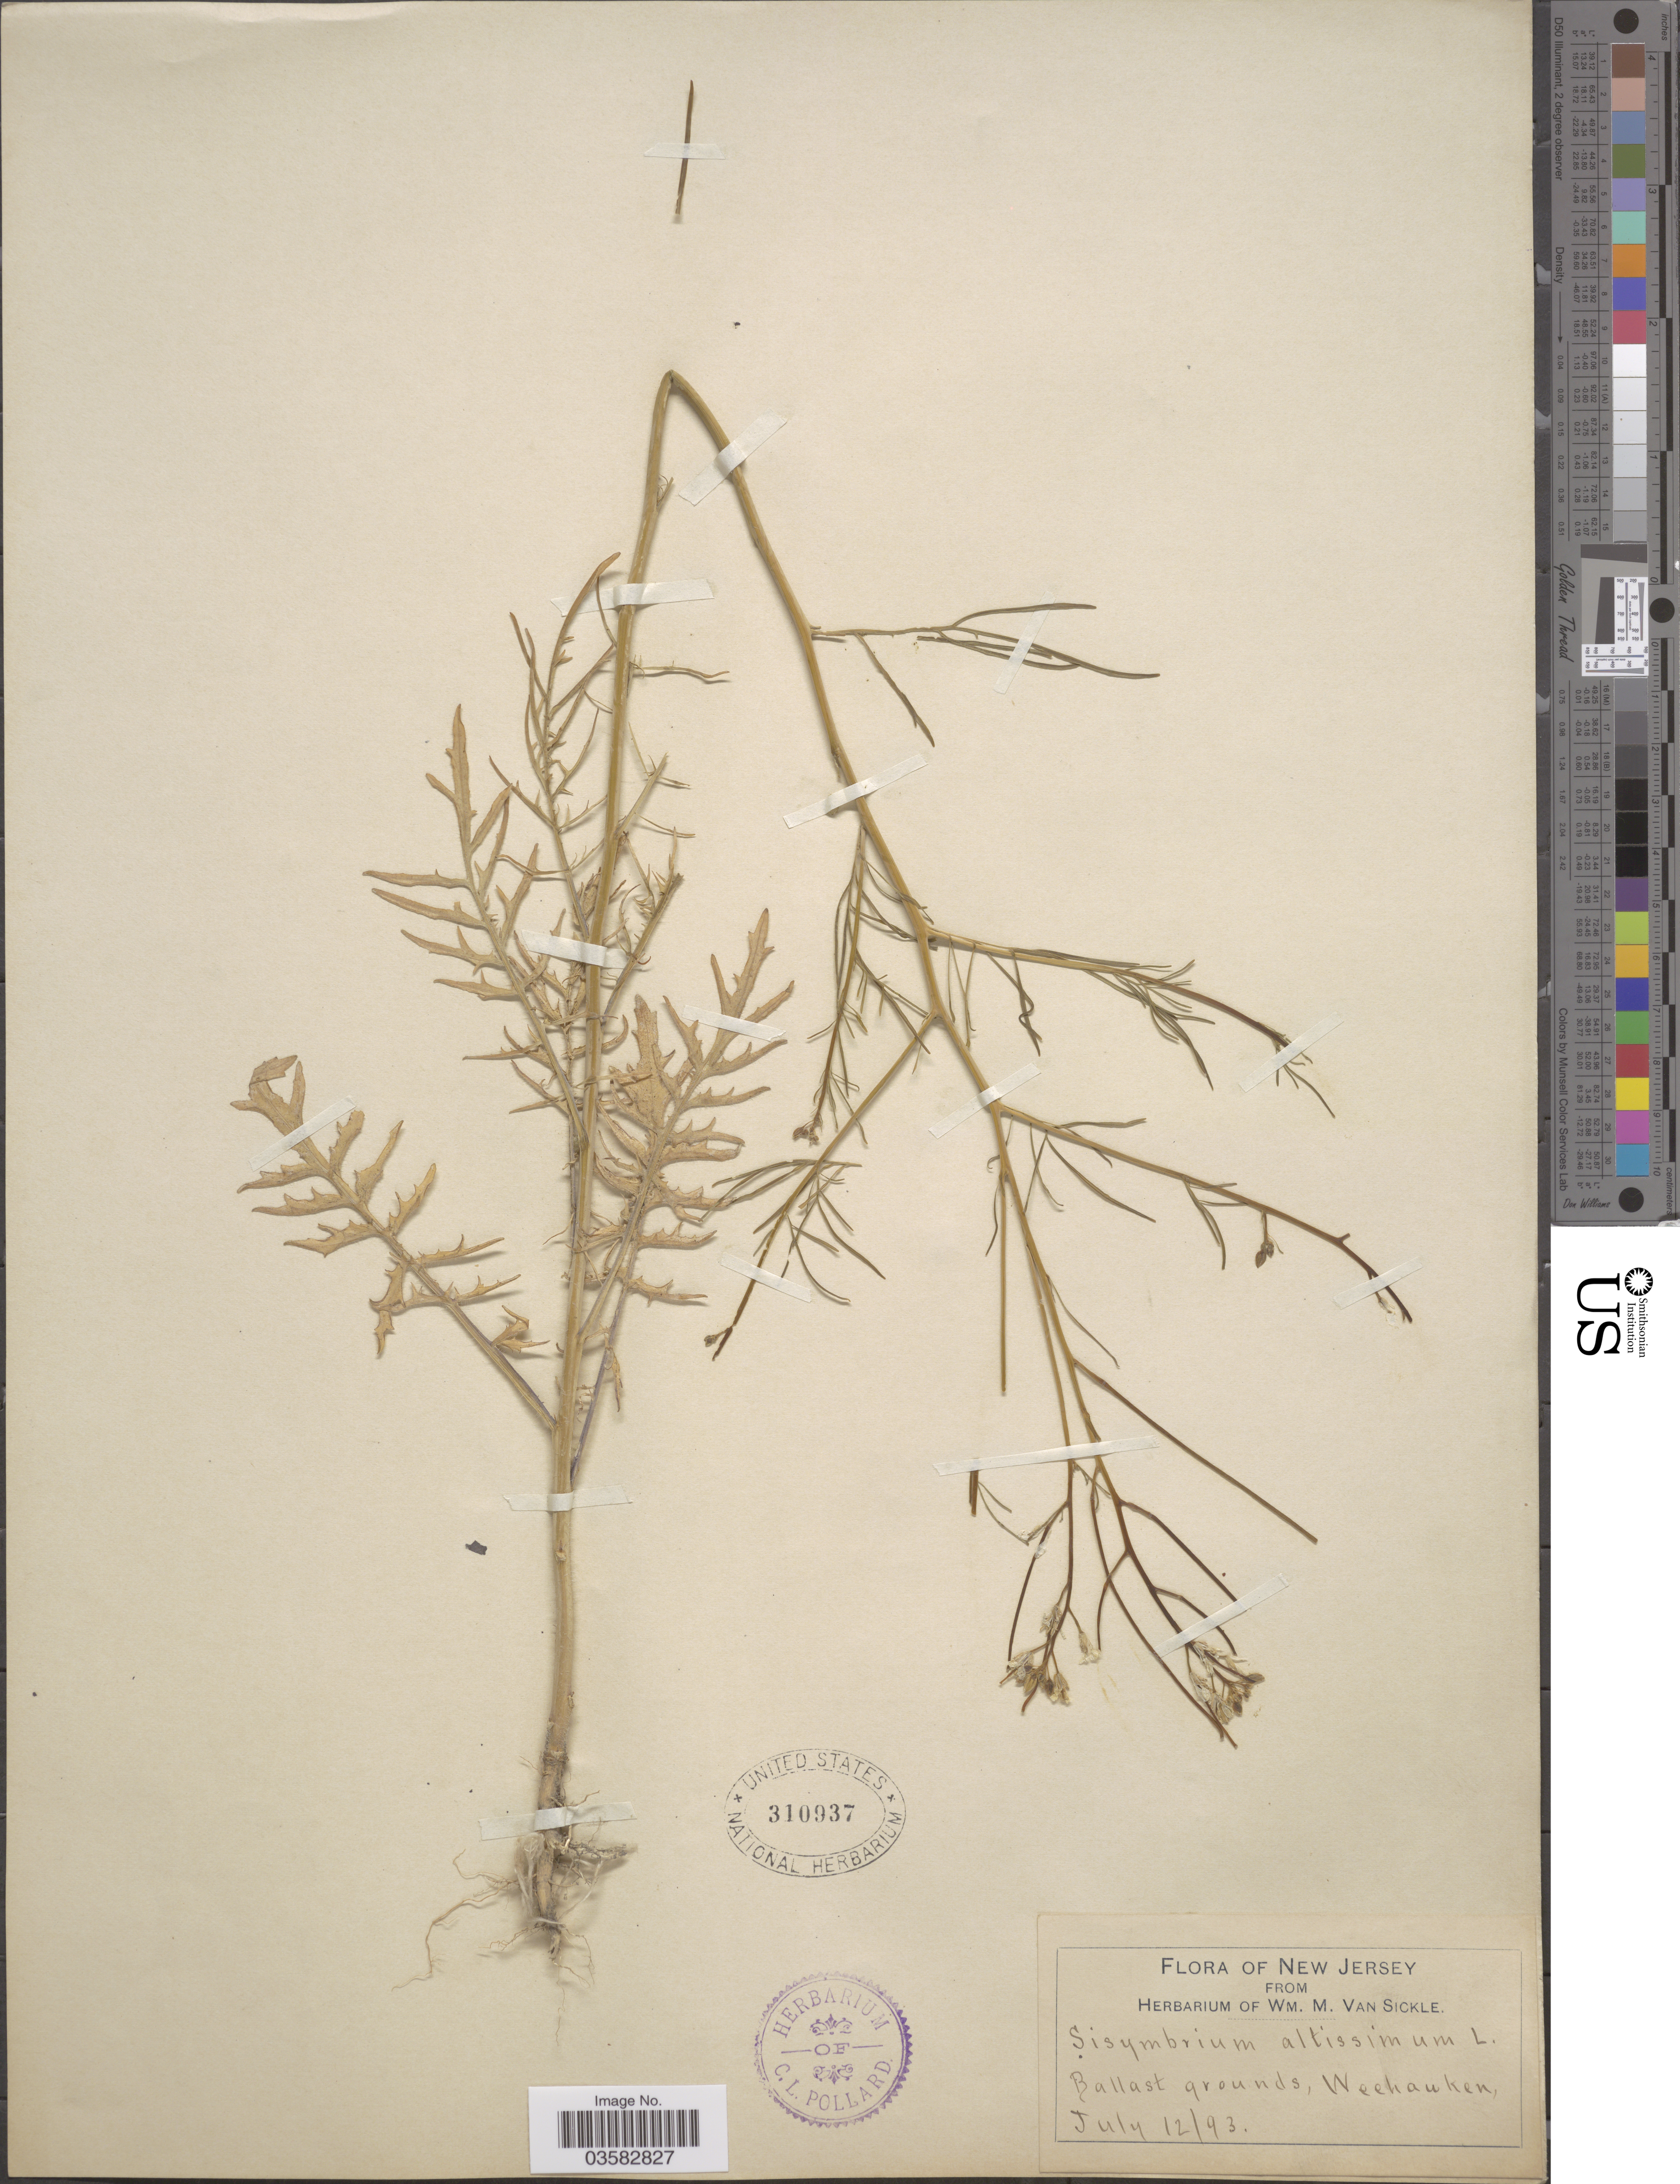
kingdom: Plantae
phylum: Tracheophyta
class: Magnoliopsida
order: Brassicales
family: Brassicaceae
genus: Sisymbrium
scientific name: Sisymbrium altissimum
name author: L.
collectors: W. M. Van Sickle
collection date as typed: Transcribed d/m/y: 12/7/93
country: United States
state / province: New Jersey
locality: Ballast grounds, Weehawken.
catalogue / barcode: US 310937